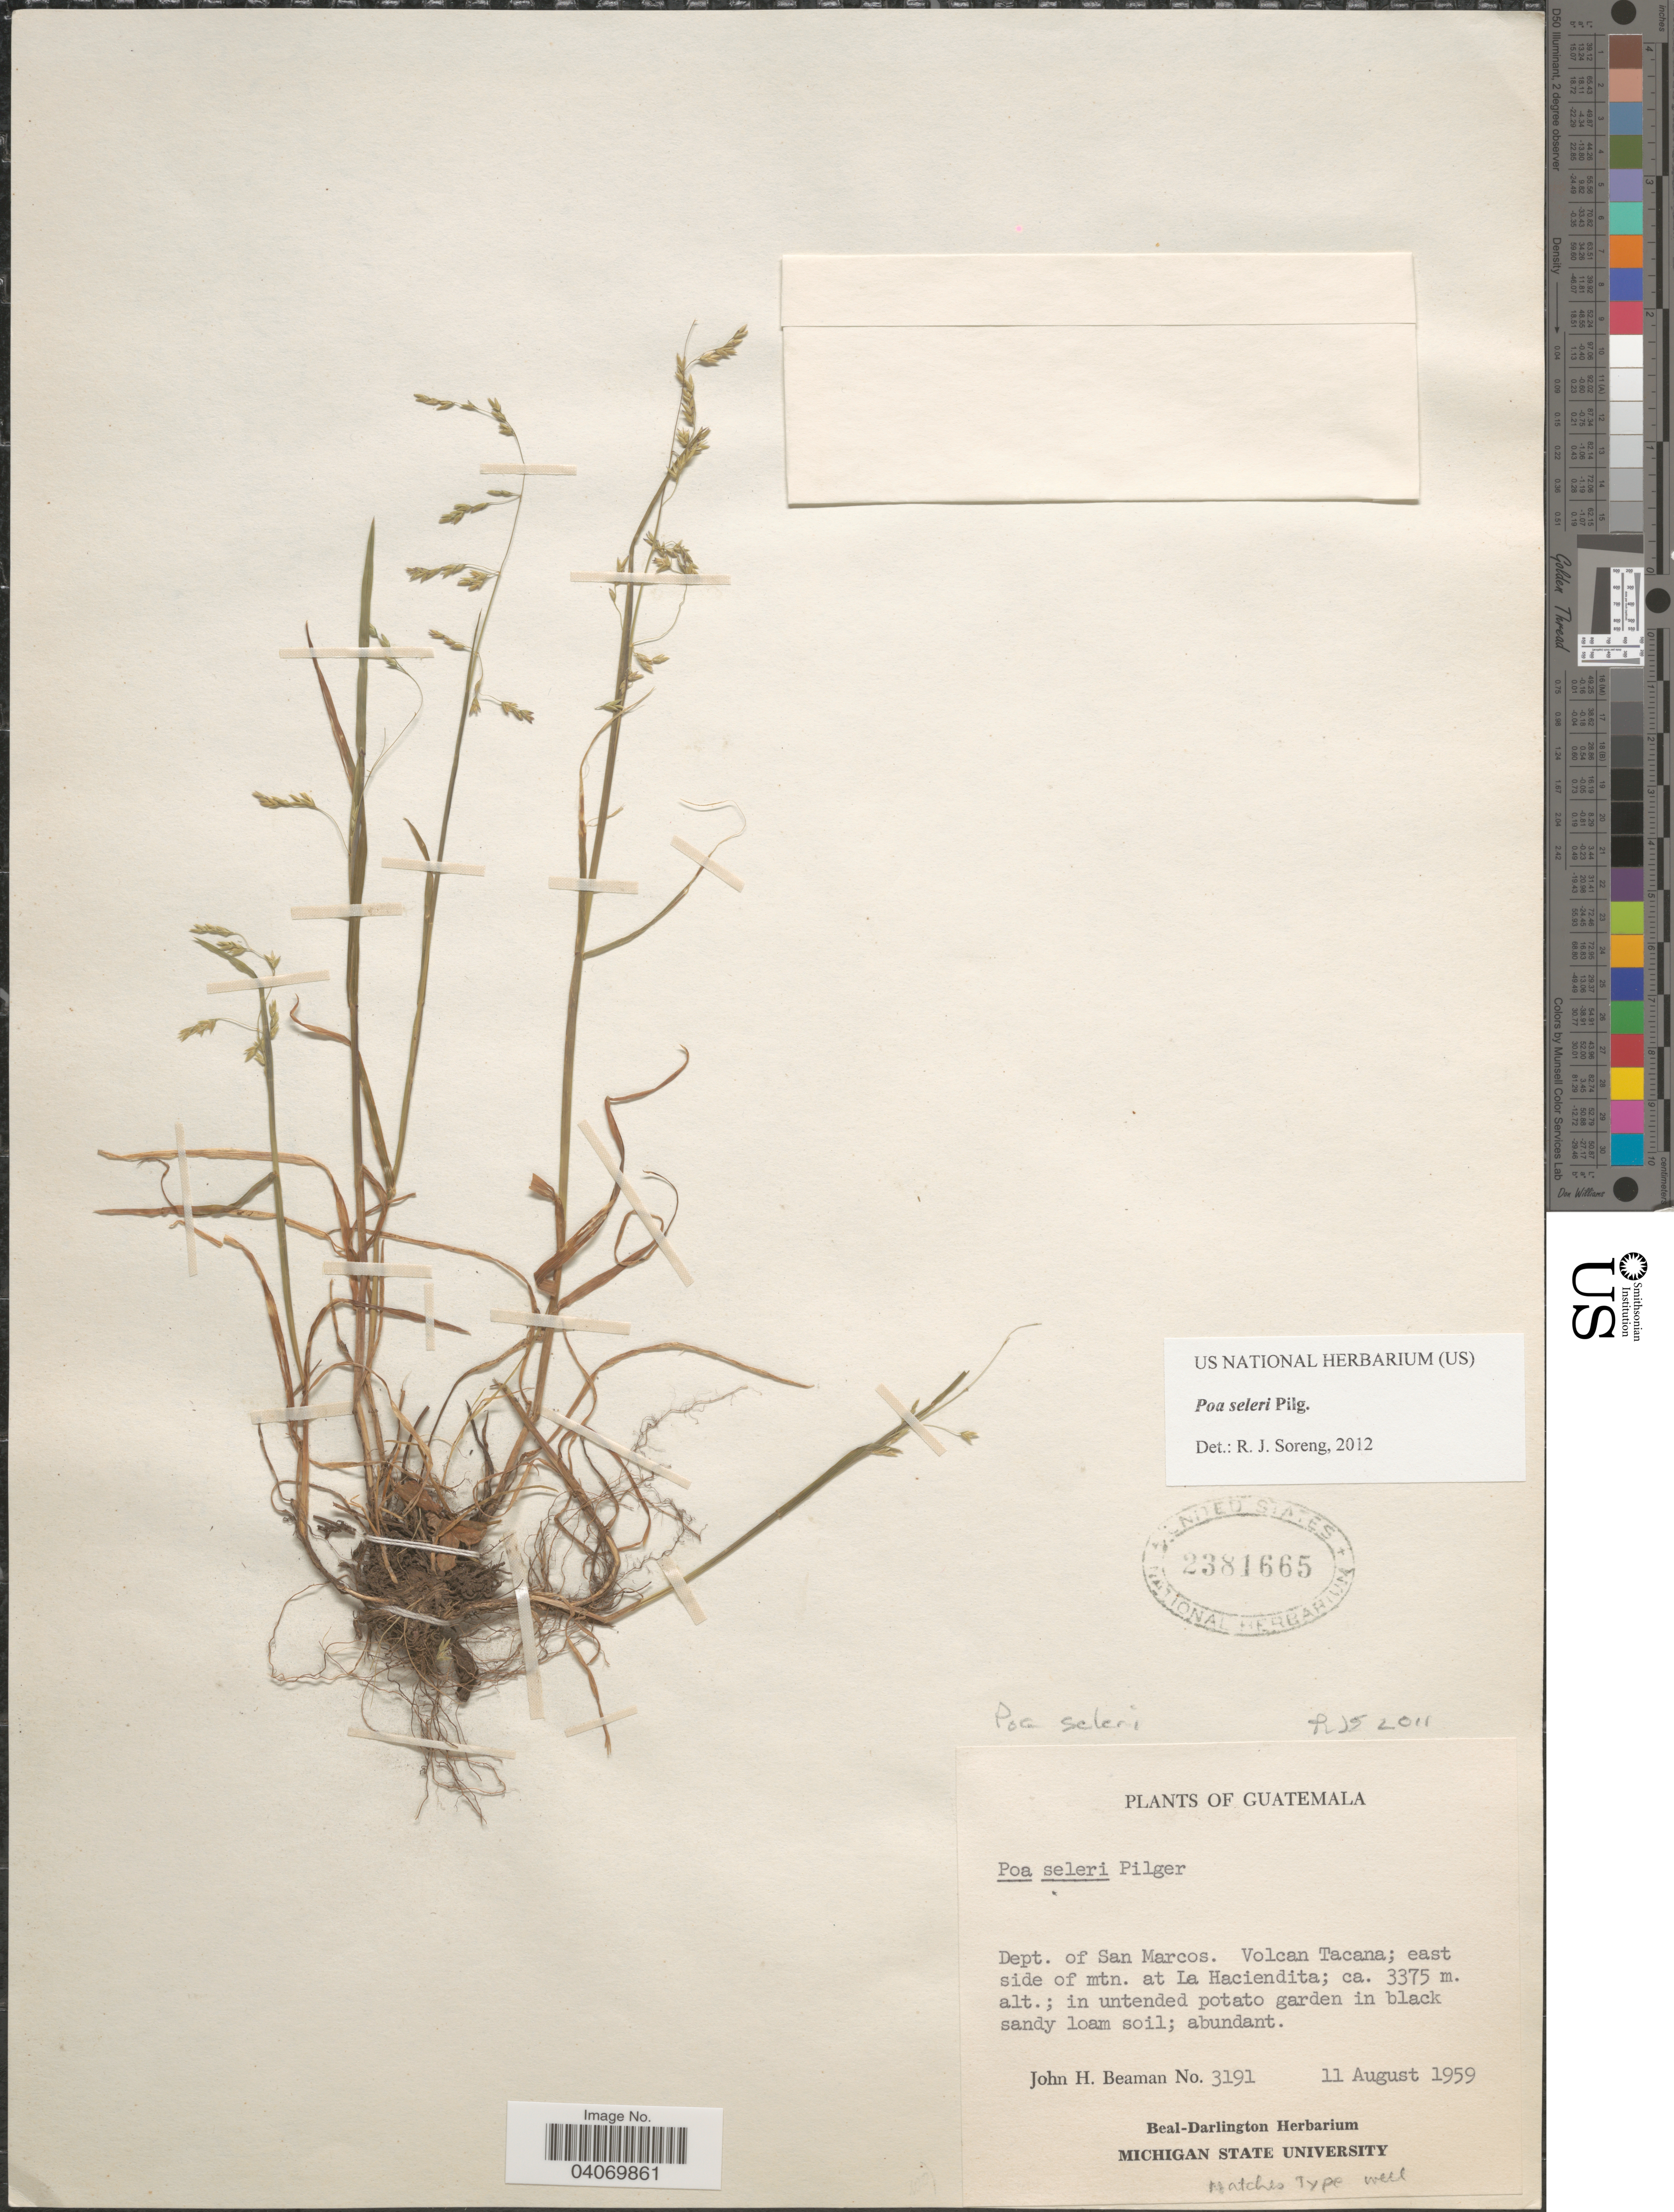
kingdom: Plantae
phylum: Tracheophyta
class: Liliopsida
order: Poales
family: Poaceae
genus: Poa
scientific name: Poa seleri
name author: Pilg.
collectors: J. H. Beaman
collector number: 3191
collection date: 1959-08-11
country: Guatemala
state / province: San Marcos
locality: Dept. of San Marcos. Volcan Tacana; east side of mtn. at La Haciendita.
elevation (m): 3375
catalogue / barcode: US 2381665